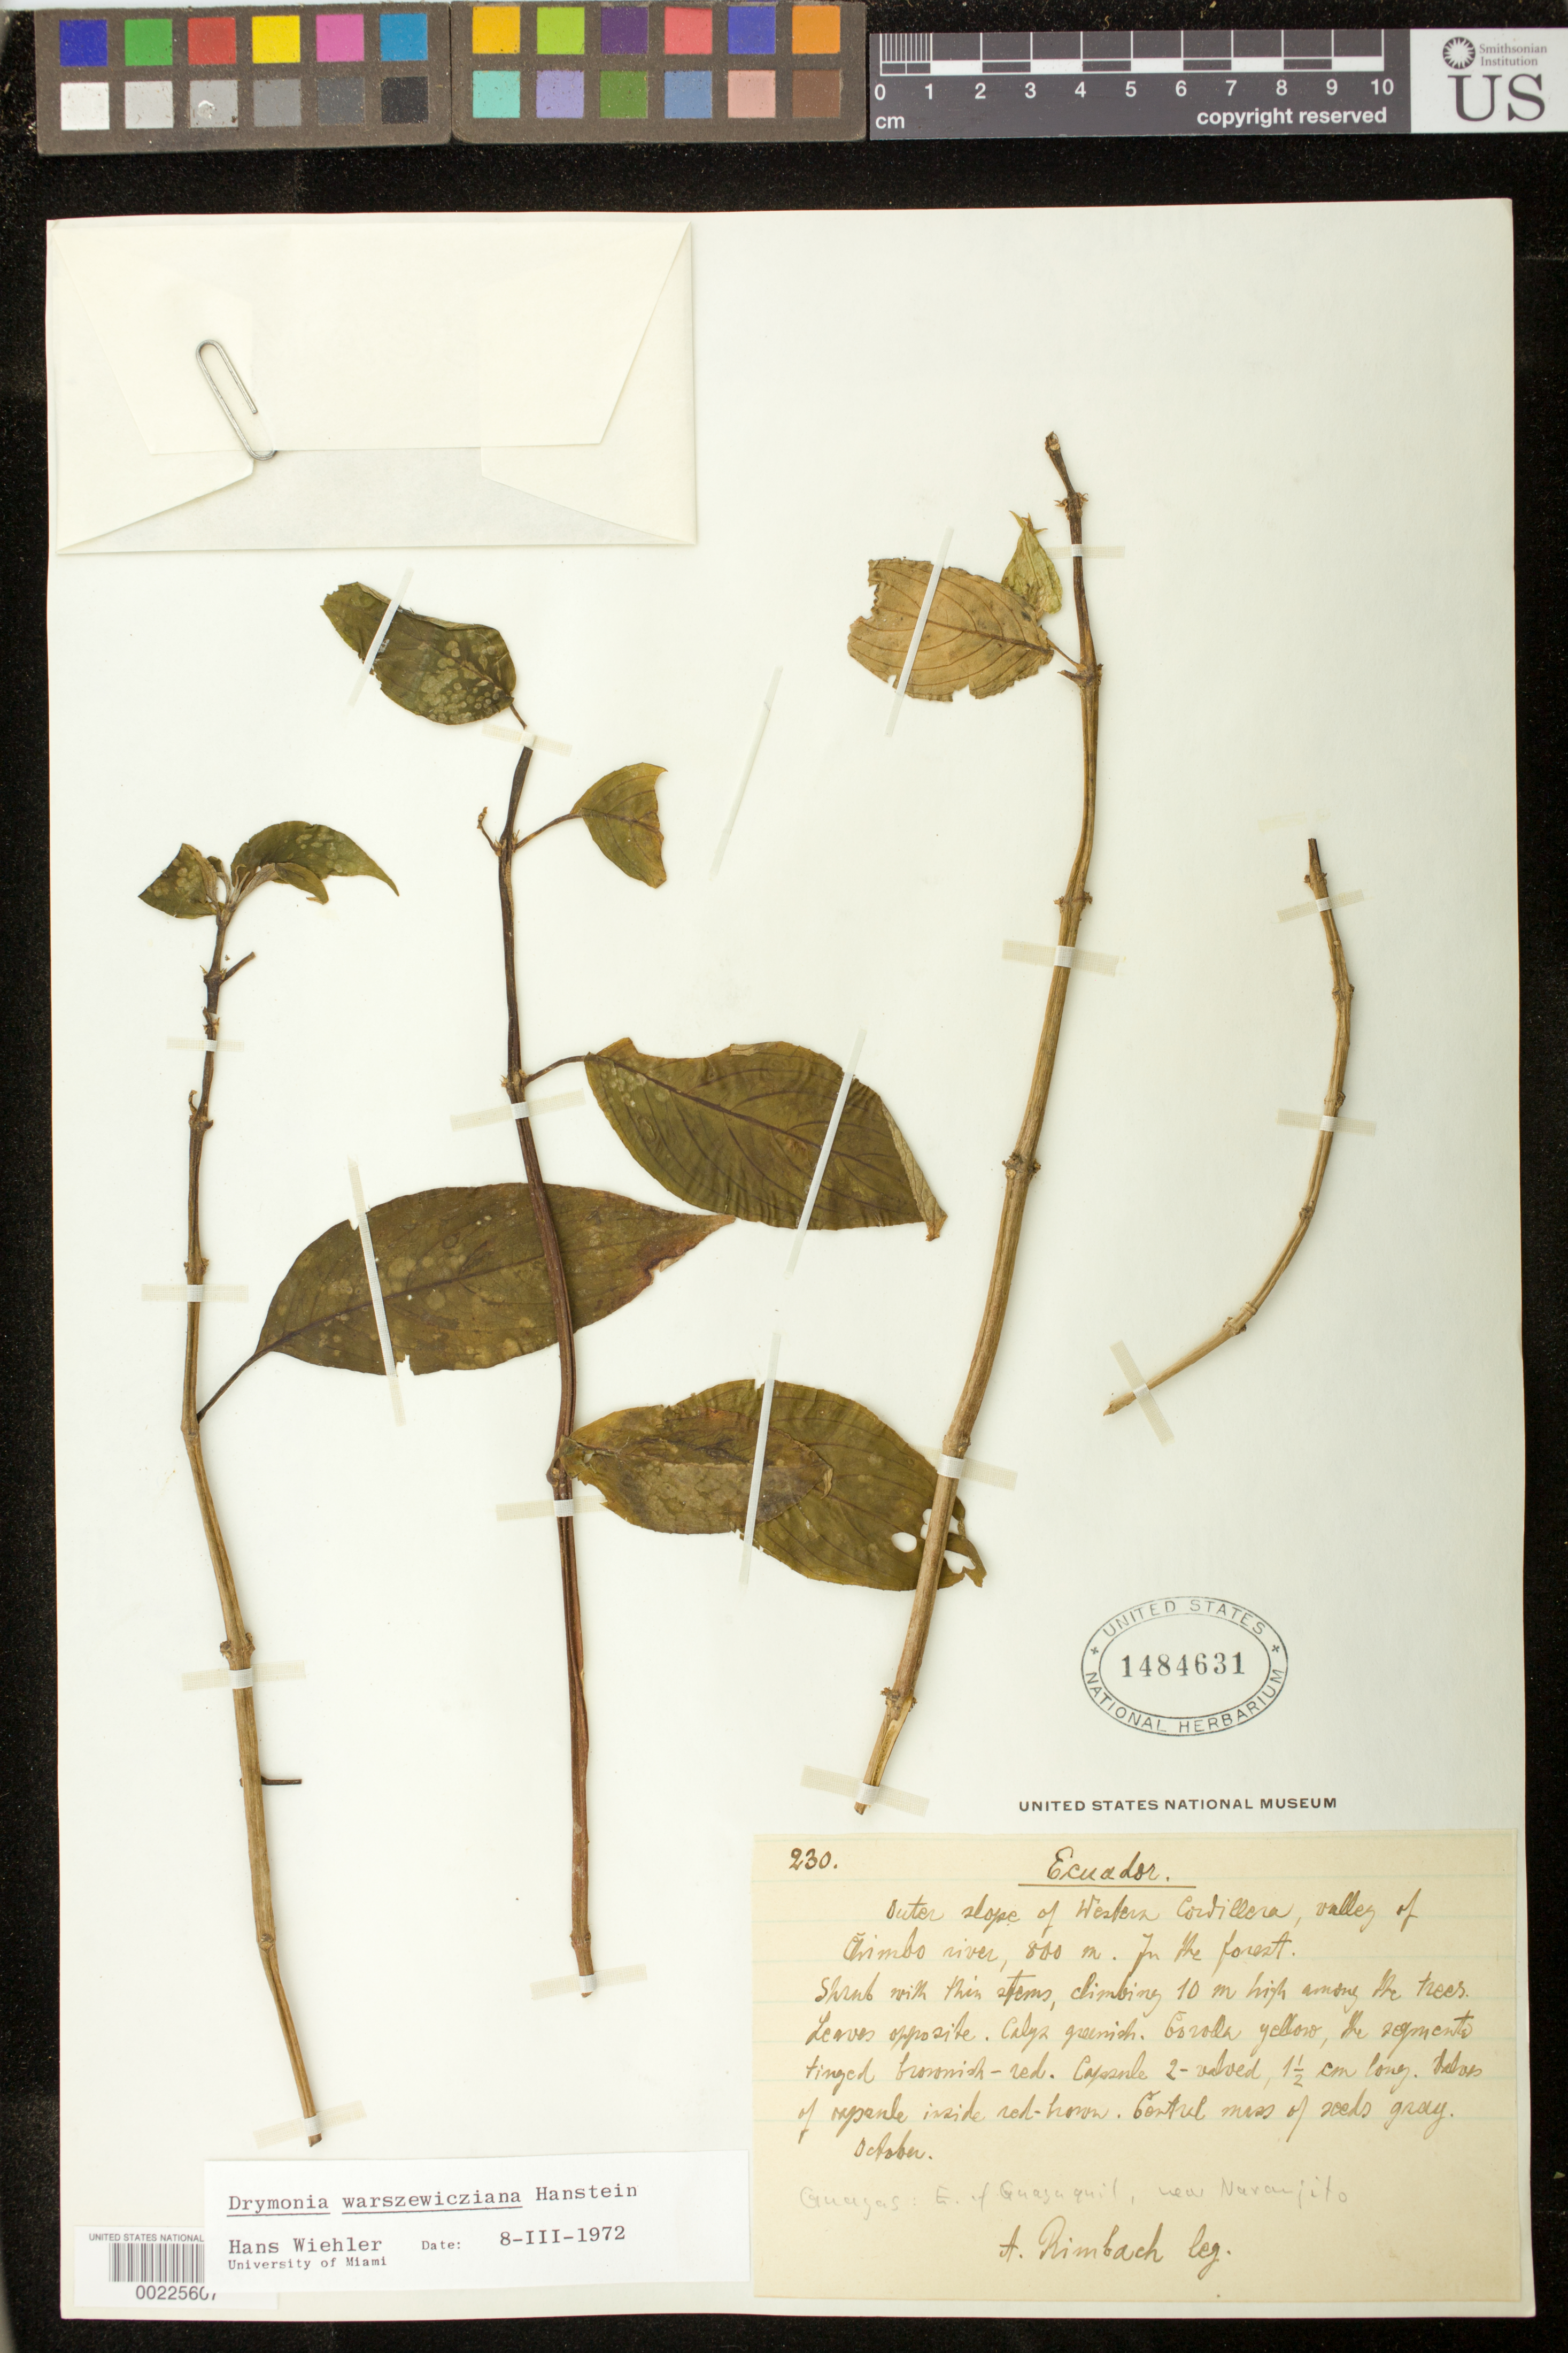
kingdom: Plantae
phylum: Tracheophyta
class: Magnoliopsida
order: Lamiales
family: Gesneriaceae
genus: Drymonia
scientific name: Drymonia warszewicziana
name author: Hanst.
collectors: A. Rimbach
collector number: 230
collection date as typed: Oct 1932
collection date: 1932-10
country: Ecuador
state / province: Guayas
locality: Outer slope of western cordillera, valley of Chimbo River, E of Guayaquil, near Naranjito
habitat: In the forest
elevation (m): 800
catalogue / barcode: US 1484631